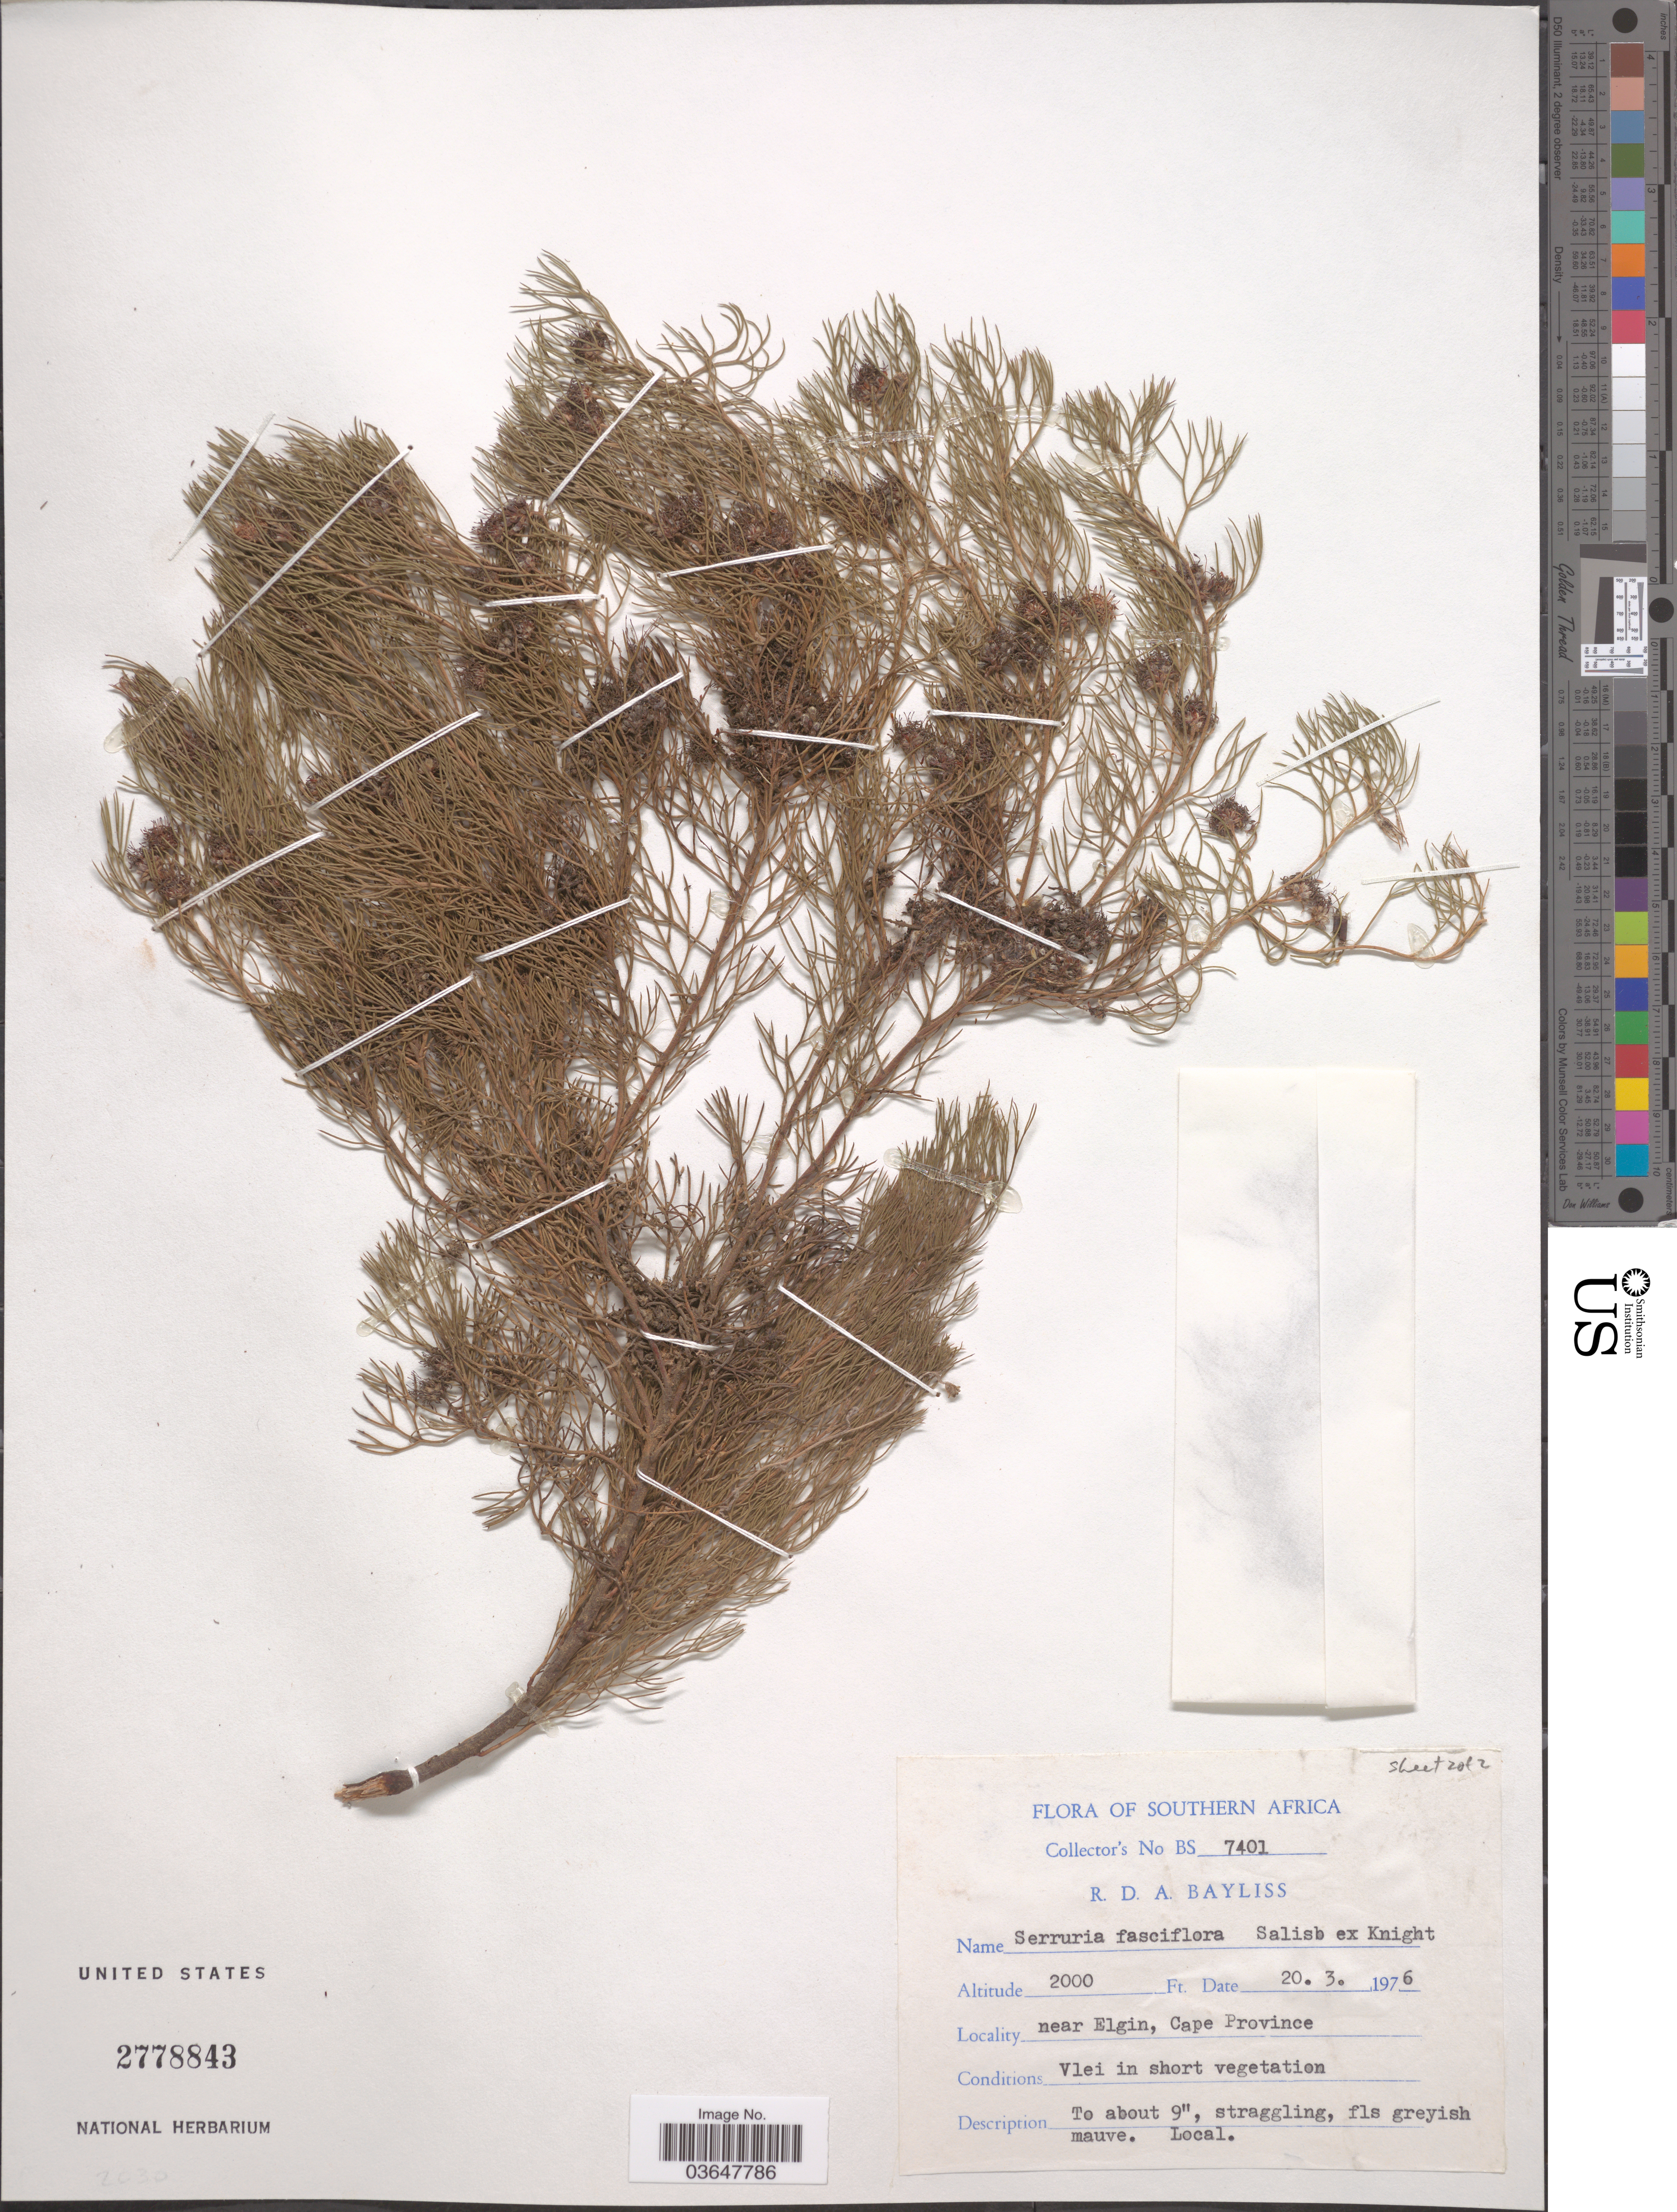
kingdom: Plantae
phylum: Tracheophyta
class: Magnoliopsida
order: Proteales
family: Proteaceae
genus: Serruria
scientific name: Serruria fasciflora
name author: Salisb. ex Knight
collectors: R. Bayliss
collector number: BS 7401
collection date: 1976-03-20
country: South Africa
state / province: Western Cape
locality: Southern Africa. Near Elgin.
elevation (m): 610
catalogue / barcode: US 2778843